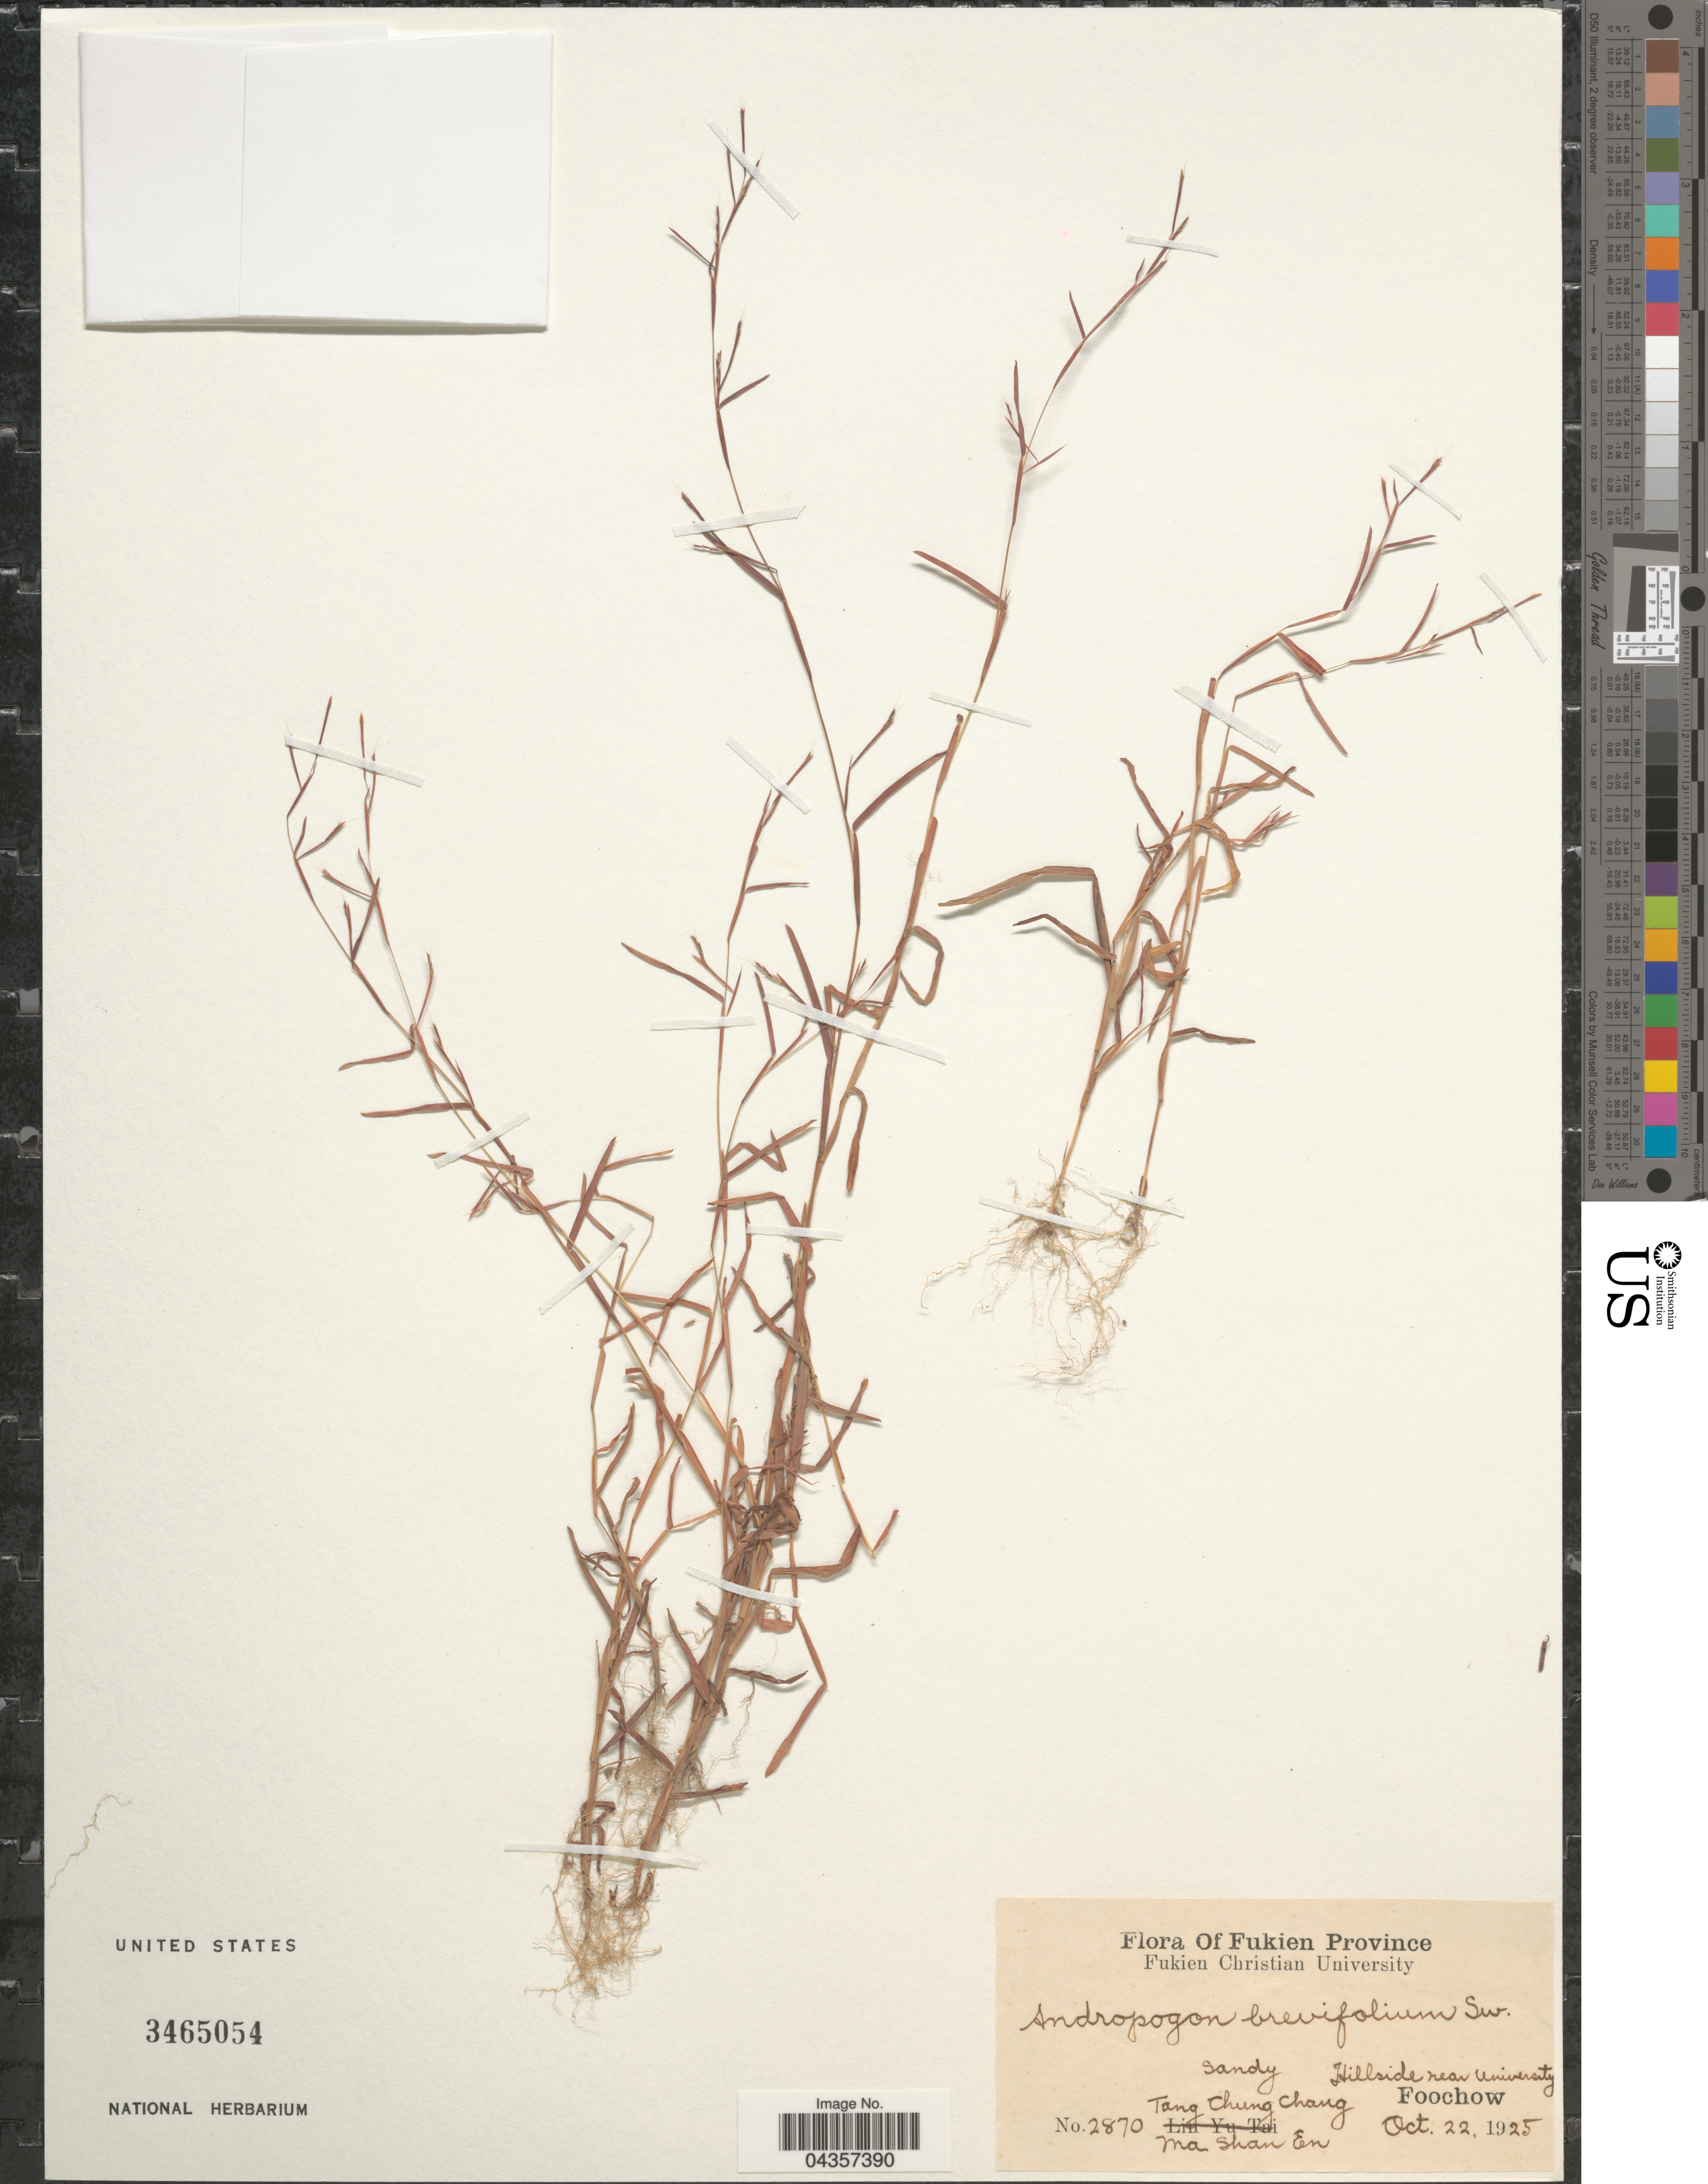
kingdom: Plantae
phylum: Tracheophyta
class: Liliopsida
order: Poales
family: Poaceae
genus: Schizachyrium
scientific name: Schizachyrium brevifolium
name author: (Sw.) Nees ex Büse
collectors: C. C. Tang & M. En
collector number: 2870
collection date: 1925-10-22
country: China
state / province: Fujian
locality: Fukien Province. Sandy Hillside near University. Foochow.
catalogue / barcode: US 3465054